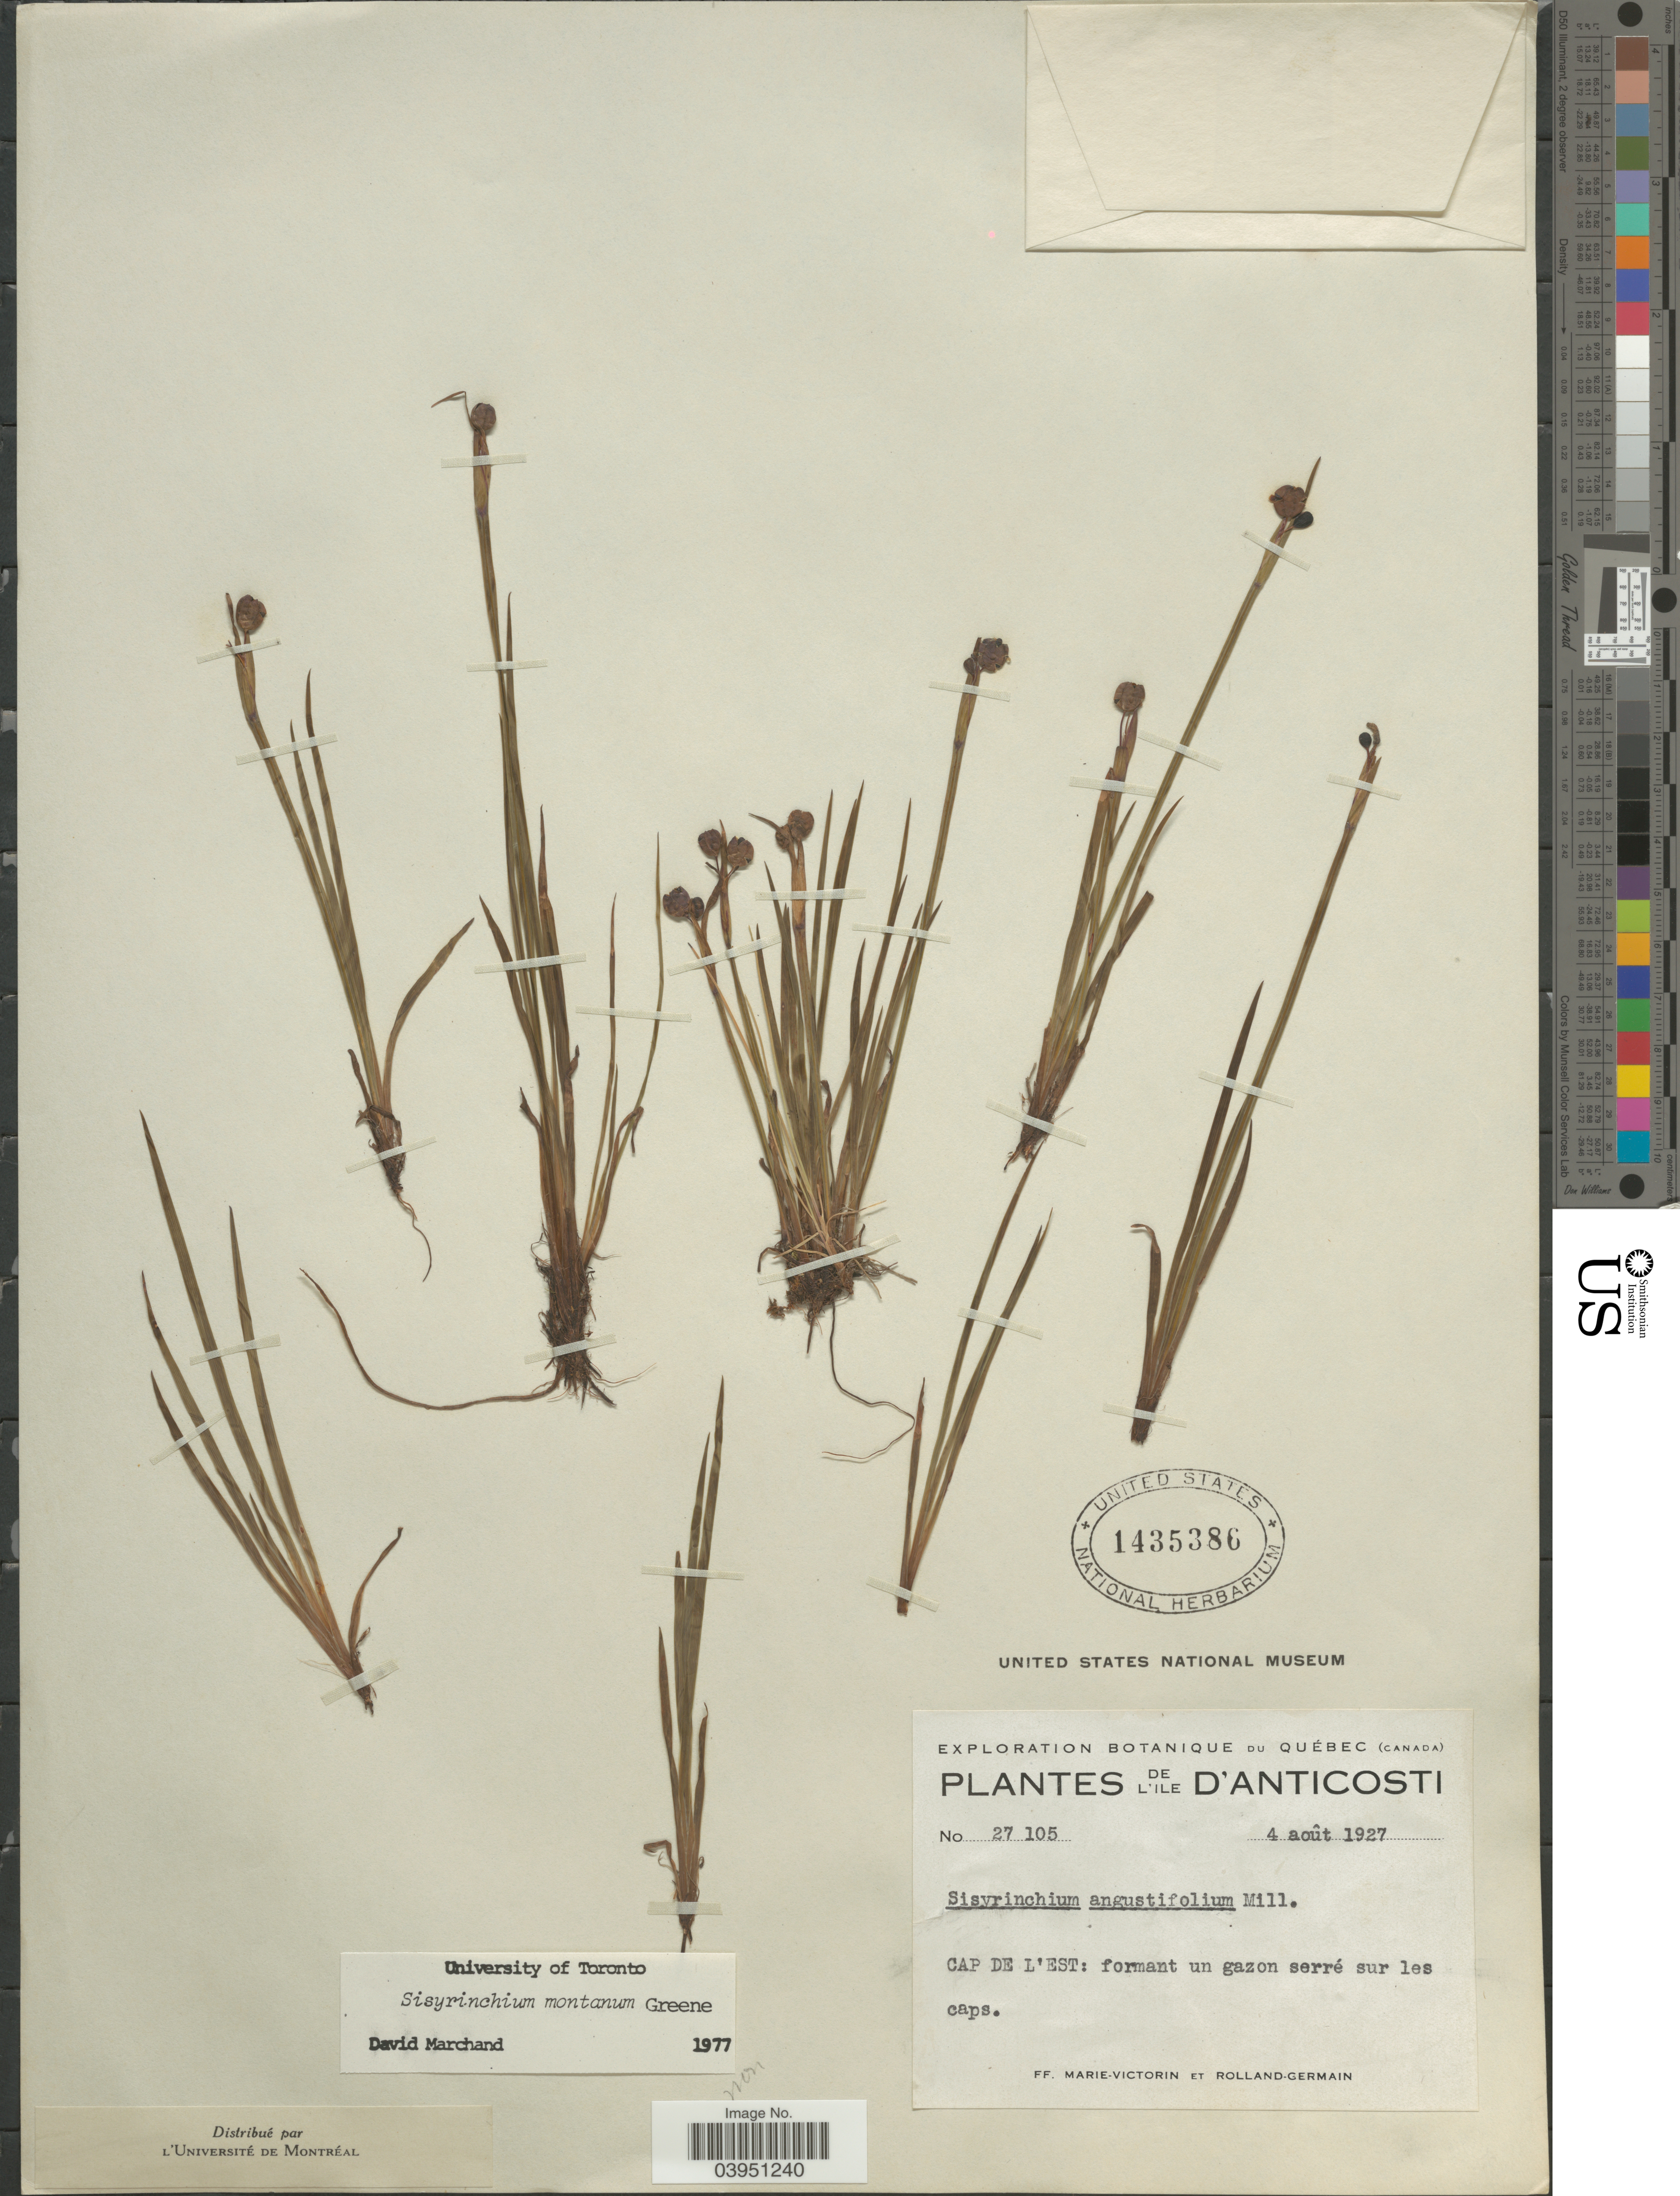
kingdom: Plantae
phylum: Tracheophyta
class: Liliopsida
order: Asparagales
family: Iridaceae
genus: Sisyrinchium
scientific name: Sisyrinchium montanum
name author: Greene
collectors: F. Marie-Victorin & Rolland-Germain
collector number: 27105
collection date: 1927-08-04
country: Canada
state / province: Quebec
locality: L'ile D'Anticosti. Cap de L'est: formant un grazon serré sur les caps.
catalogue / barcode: US 1435386